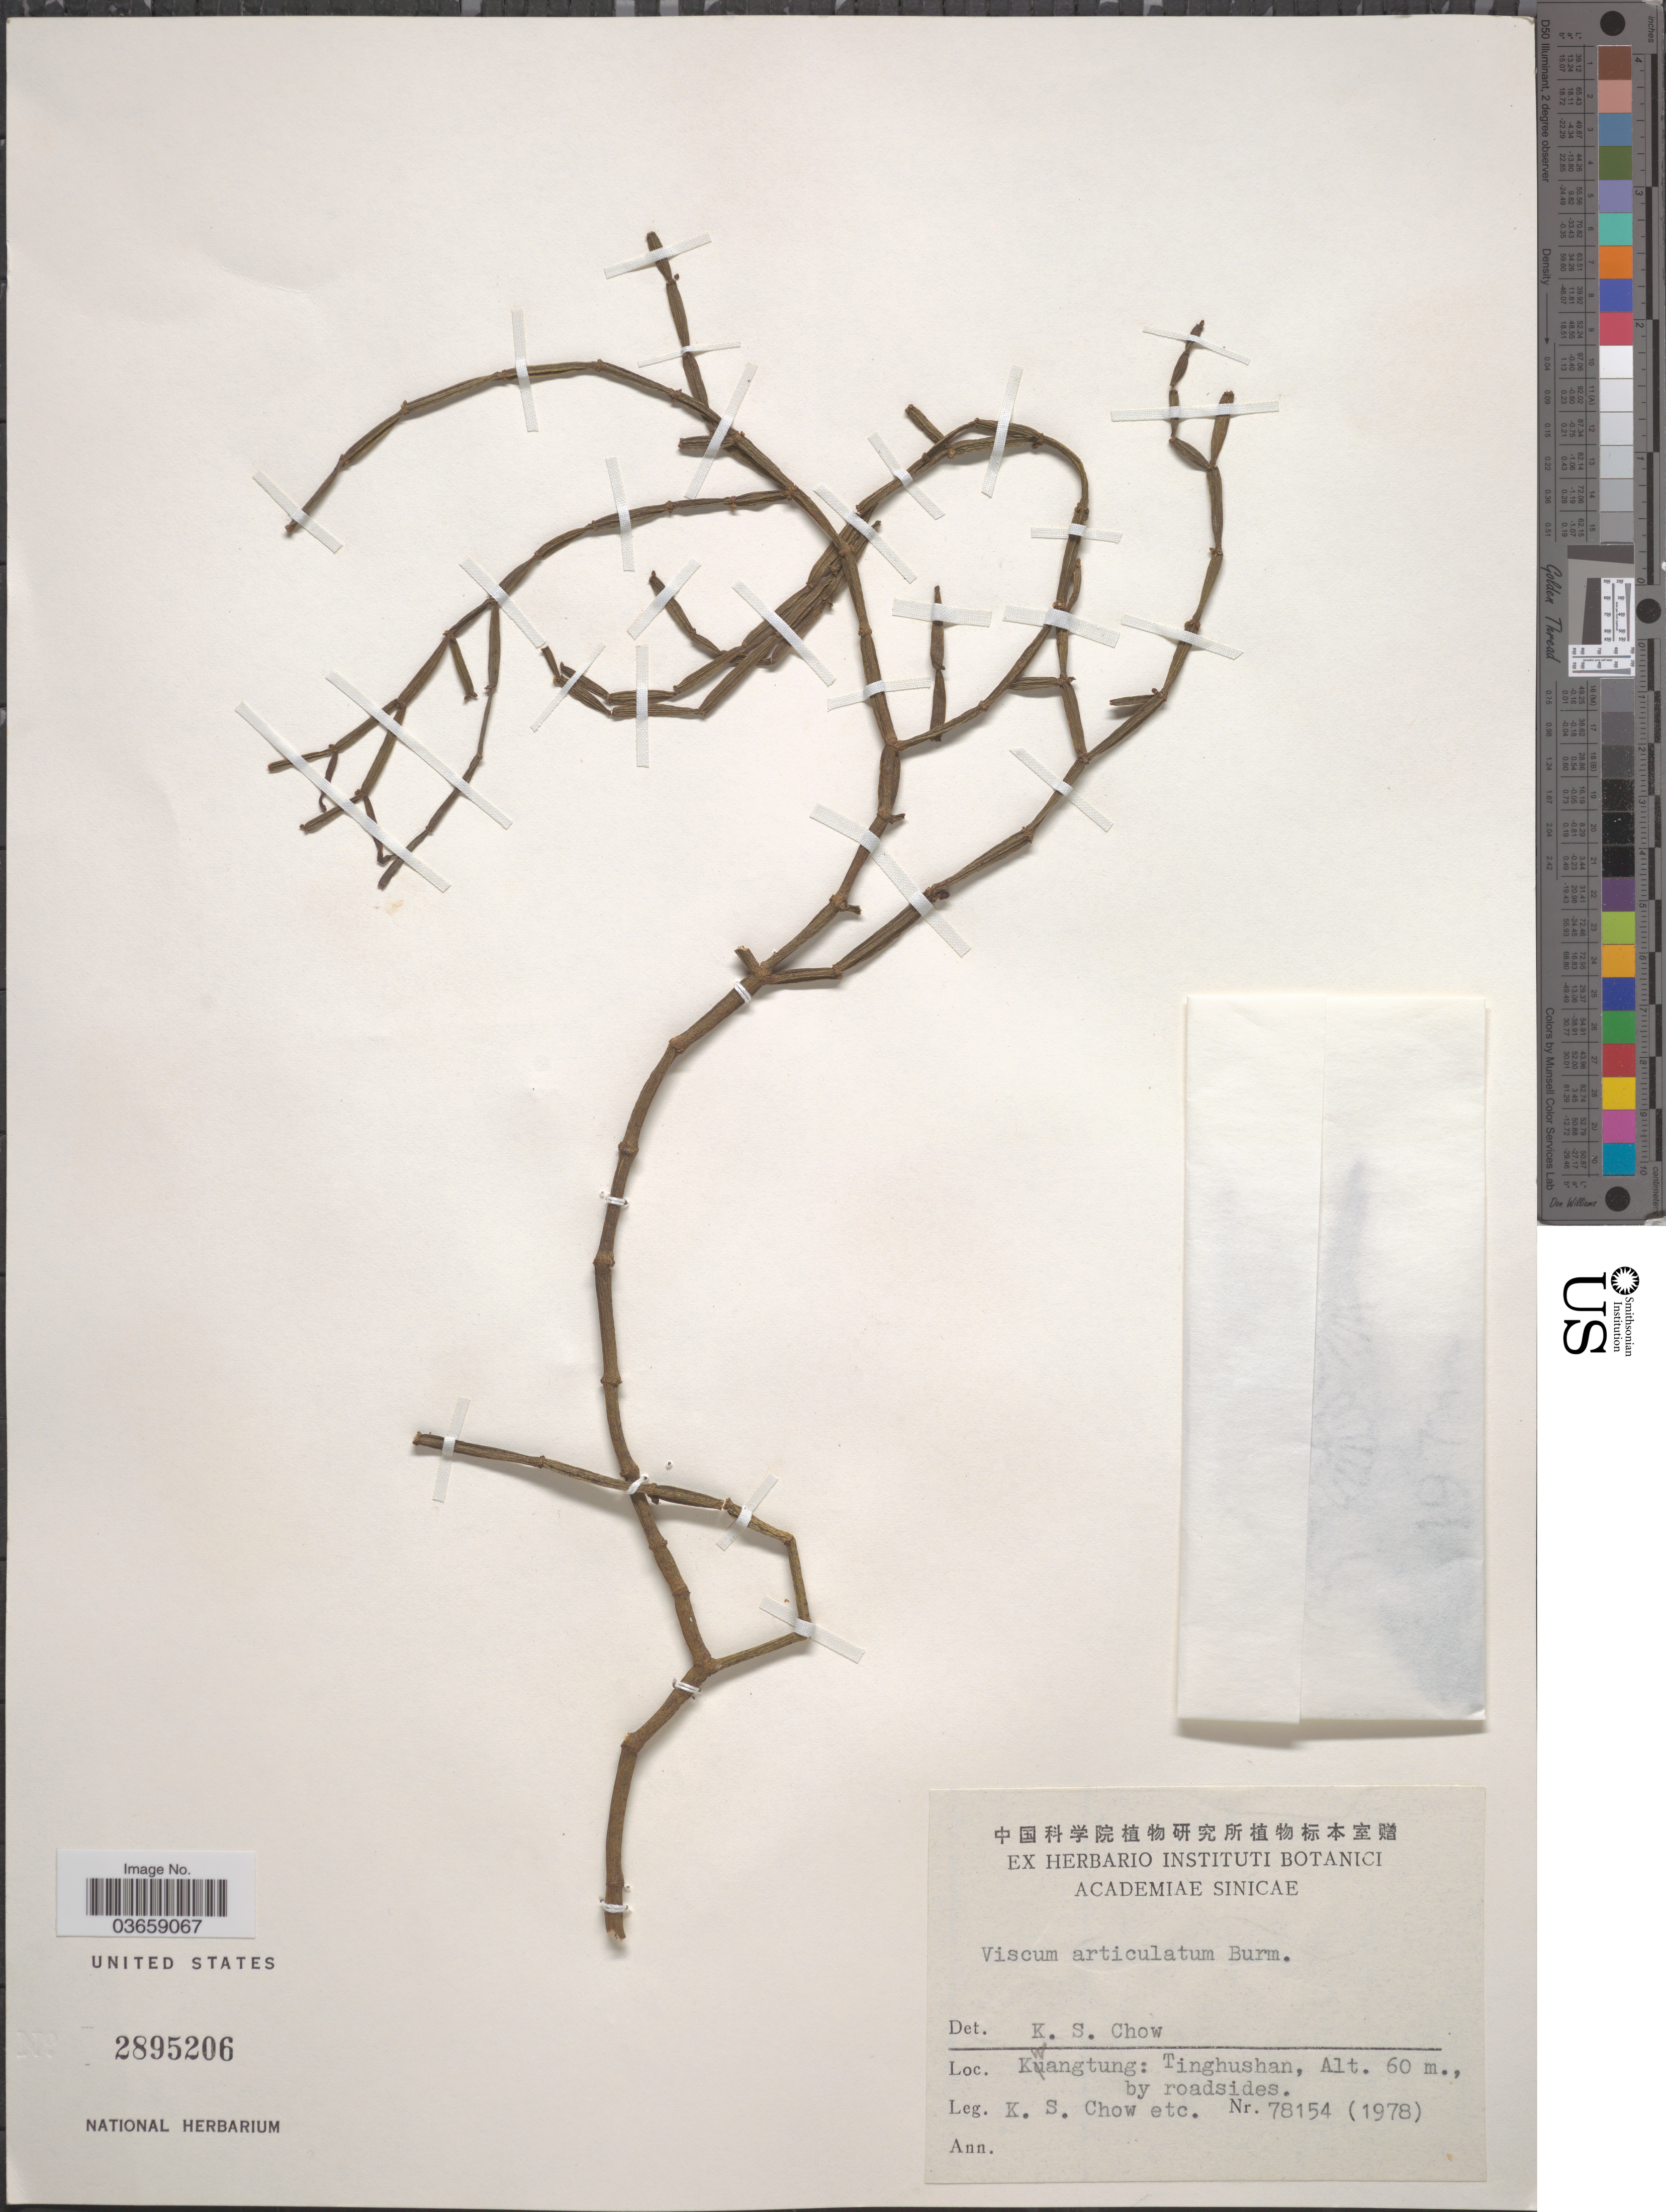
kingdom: Plantae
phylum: Tracheophyta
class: Magnoliopsida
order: Santalales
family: Viscaceae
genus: Viscum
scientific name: Viscum articulatum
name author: Burm. f.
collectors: K. S. Chow & et al.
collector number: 78154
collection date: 1978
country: China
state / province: Guangdong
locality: Kwangtung: Tinghushan.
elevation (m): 60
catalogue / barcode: US 2895206